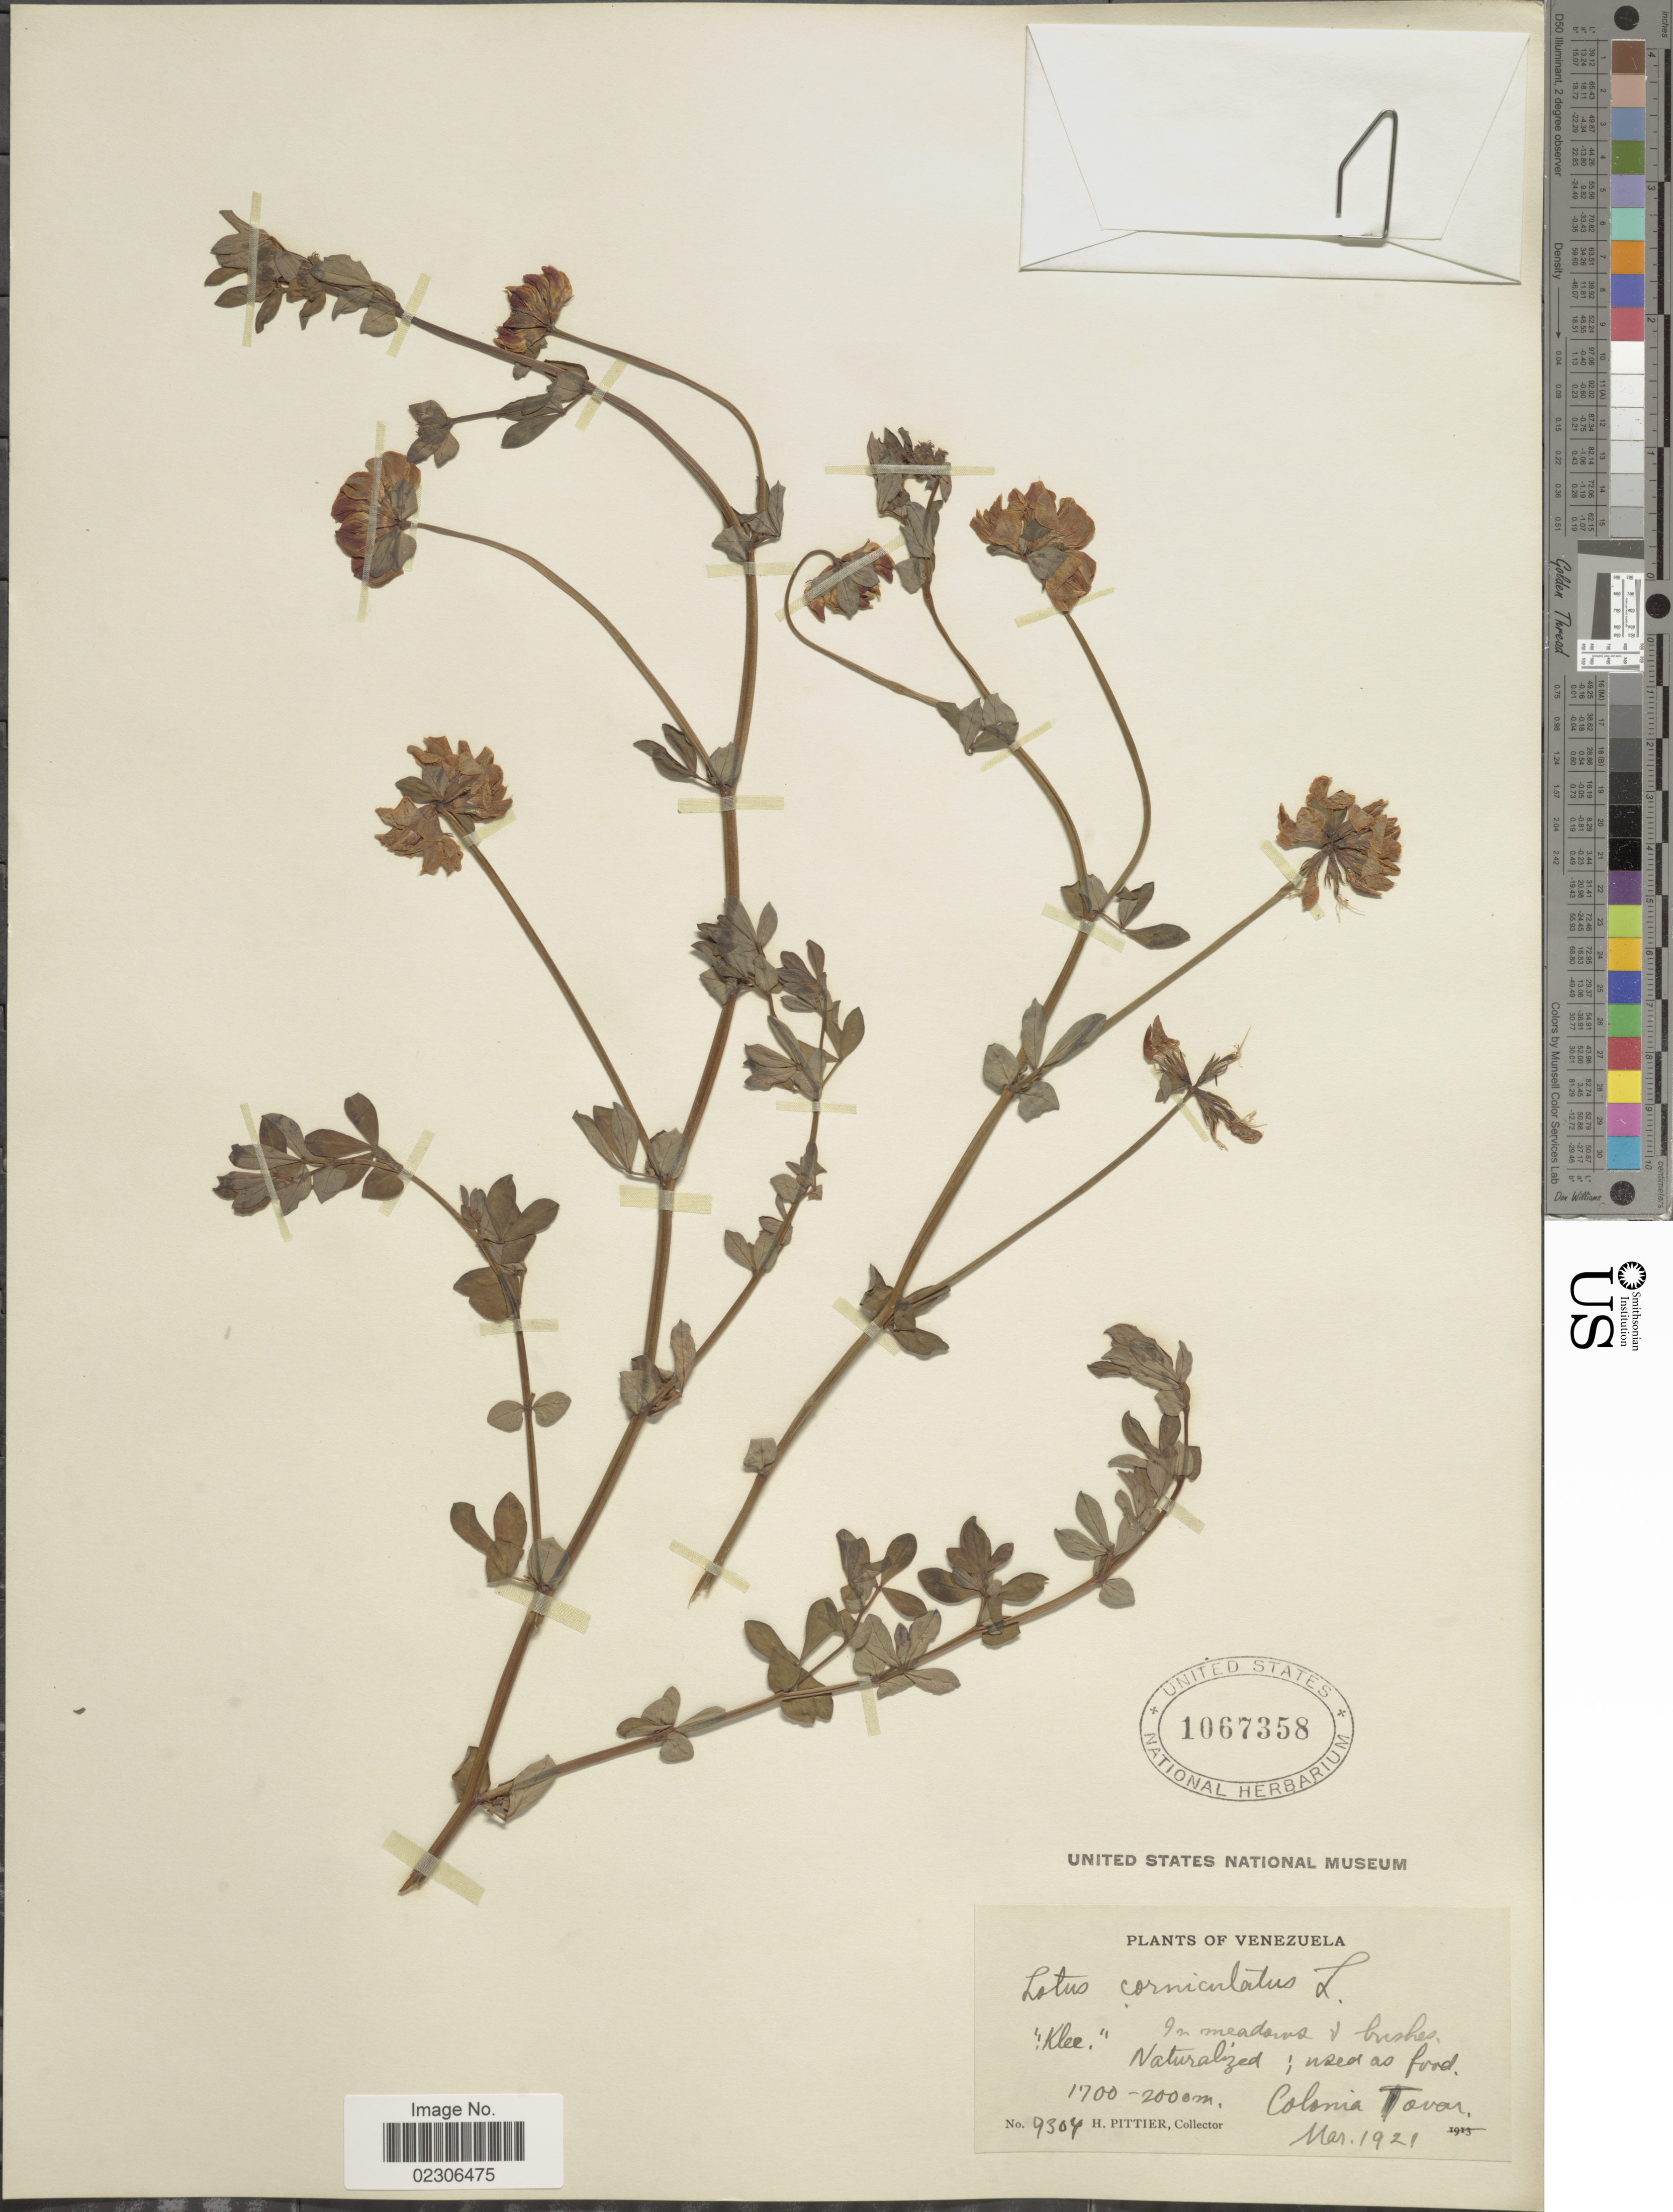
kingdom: Plantae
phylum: Tracheophyta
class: Magnoliopsida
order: Fabales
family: Fabaceae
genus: Lotus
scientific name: Lotus corniculatus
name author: L.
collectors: H. F. Pittier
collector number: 9304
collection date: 1921-03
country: Venezuela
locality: Colonia Tovar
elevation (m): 1700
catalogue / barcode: US 1067358